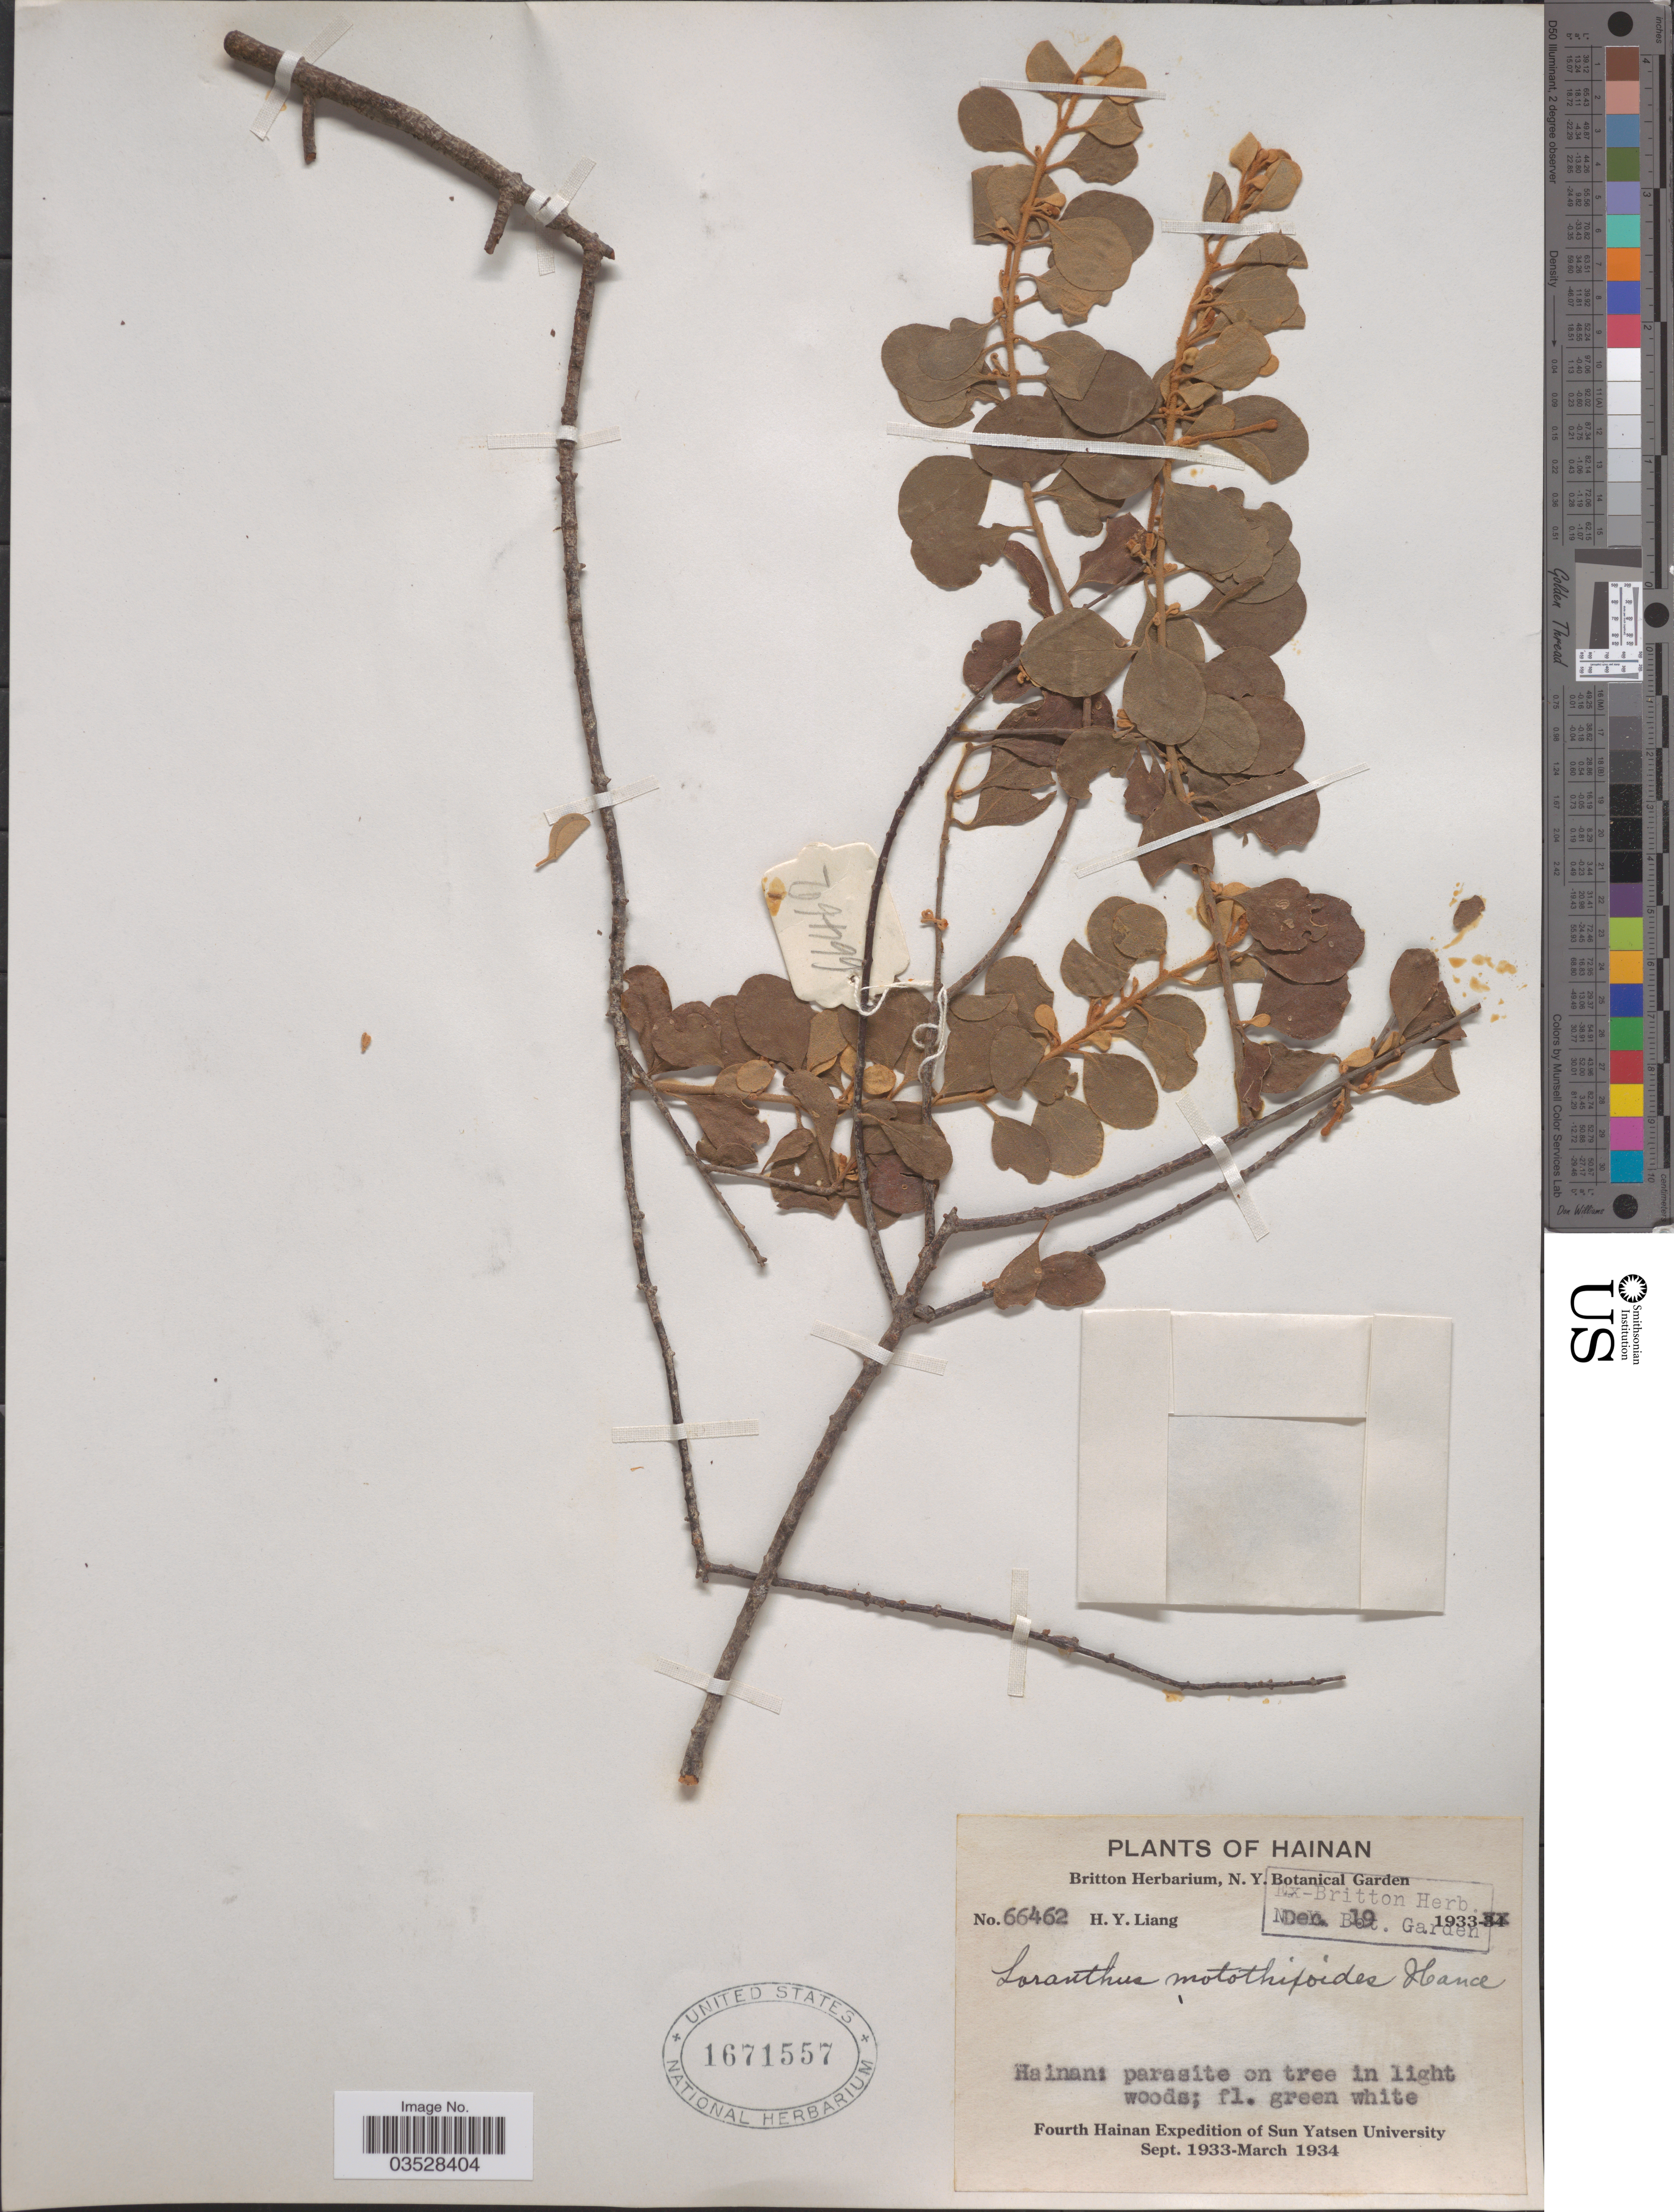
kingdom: Plantae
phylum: Tracheophyta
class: Magnoliopsida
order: Santalales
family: Loranthaceae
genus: Scurrula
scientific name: Scurrula notothixoides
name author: (Hance) Danser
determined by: Strong, Mark T., (BOT), Smithsonian Institution - National Museum of Natural History (UNITED STATES)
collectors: H. Y. Liang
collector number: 66462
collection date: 1933-12-19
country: China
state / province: Hainan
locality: Hainan.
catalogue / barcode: US 1671557